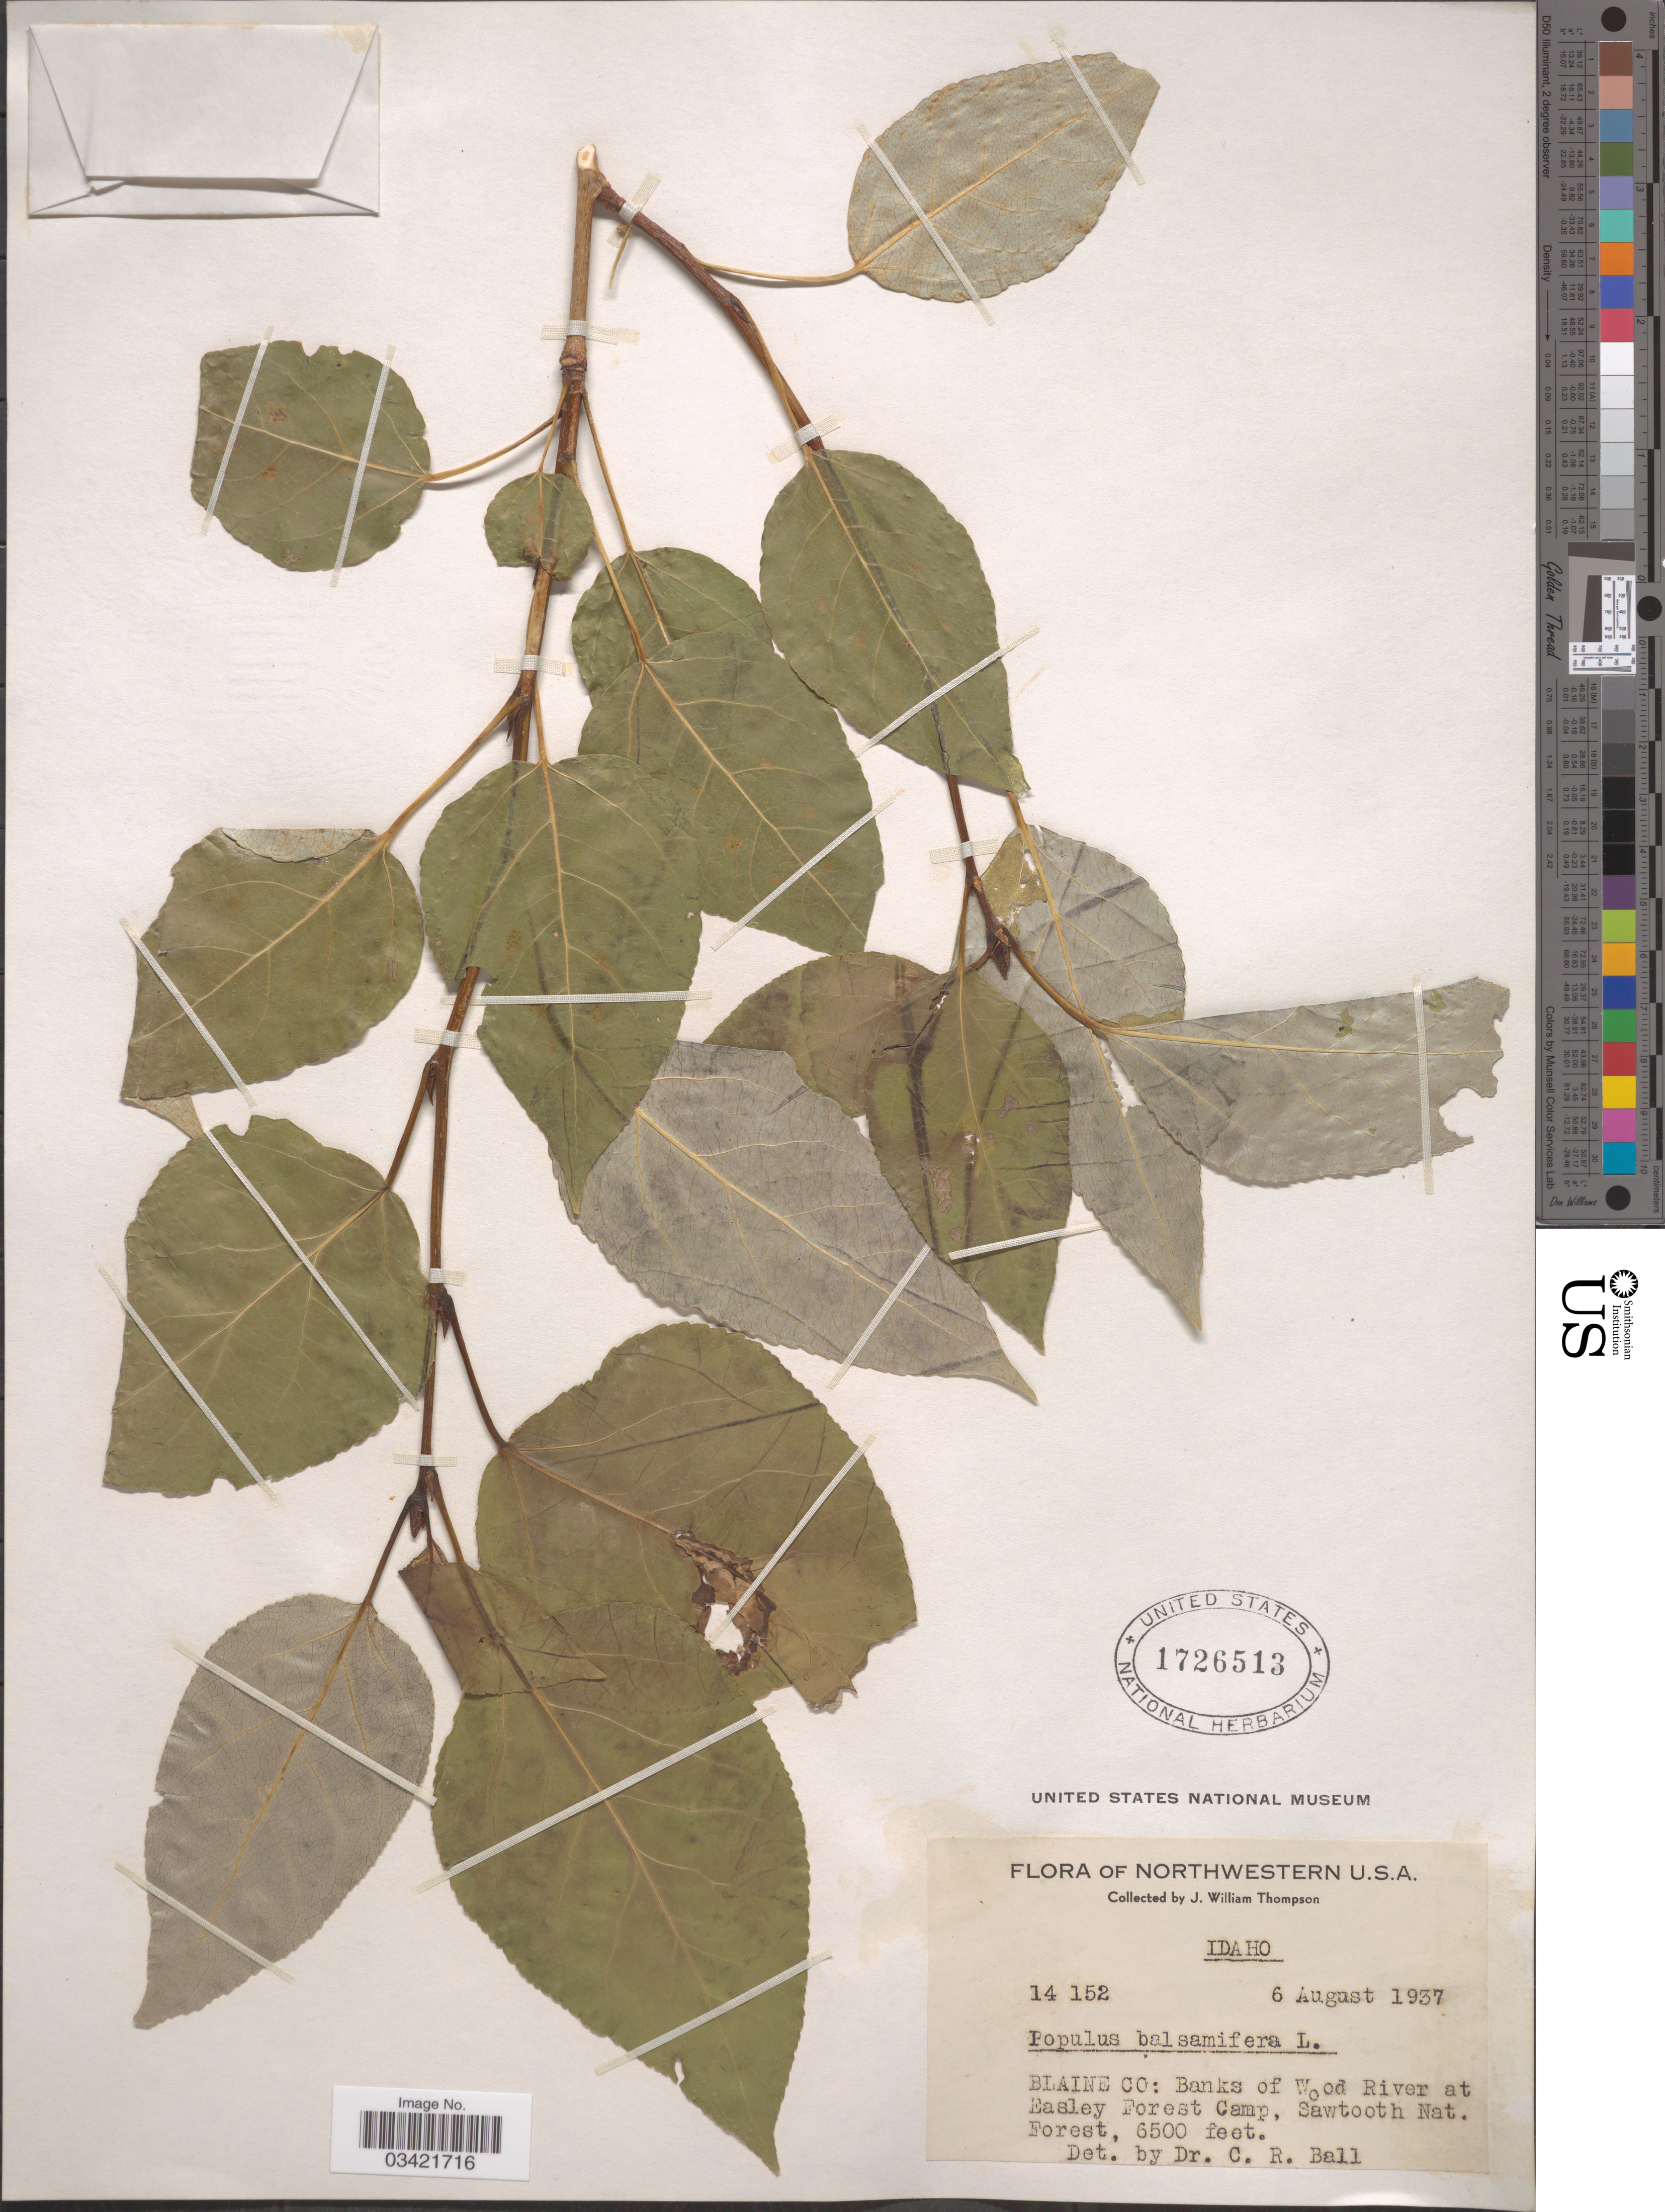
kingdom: Plantae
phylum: Tracheophyta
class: Magnoliopsida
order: Malpighiales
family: Salicaceae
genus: Populus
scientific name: Populus balsamifera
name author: L.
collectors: J. W. Thompson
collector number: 14152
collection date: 1937-08-06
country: United States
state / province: Idaho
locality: Northwestern U.S.A. Blaine Co: Banks of Wood River at Easley Forest Camp, Sawtooth Nat. Forest.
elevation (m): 1981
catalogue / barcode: US 1726513